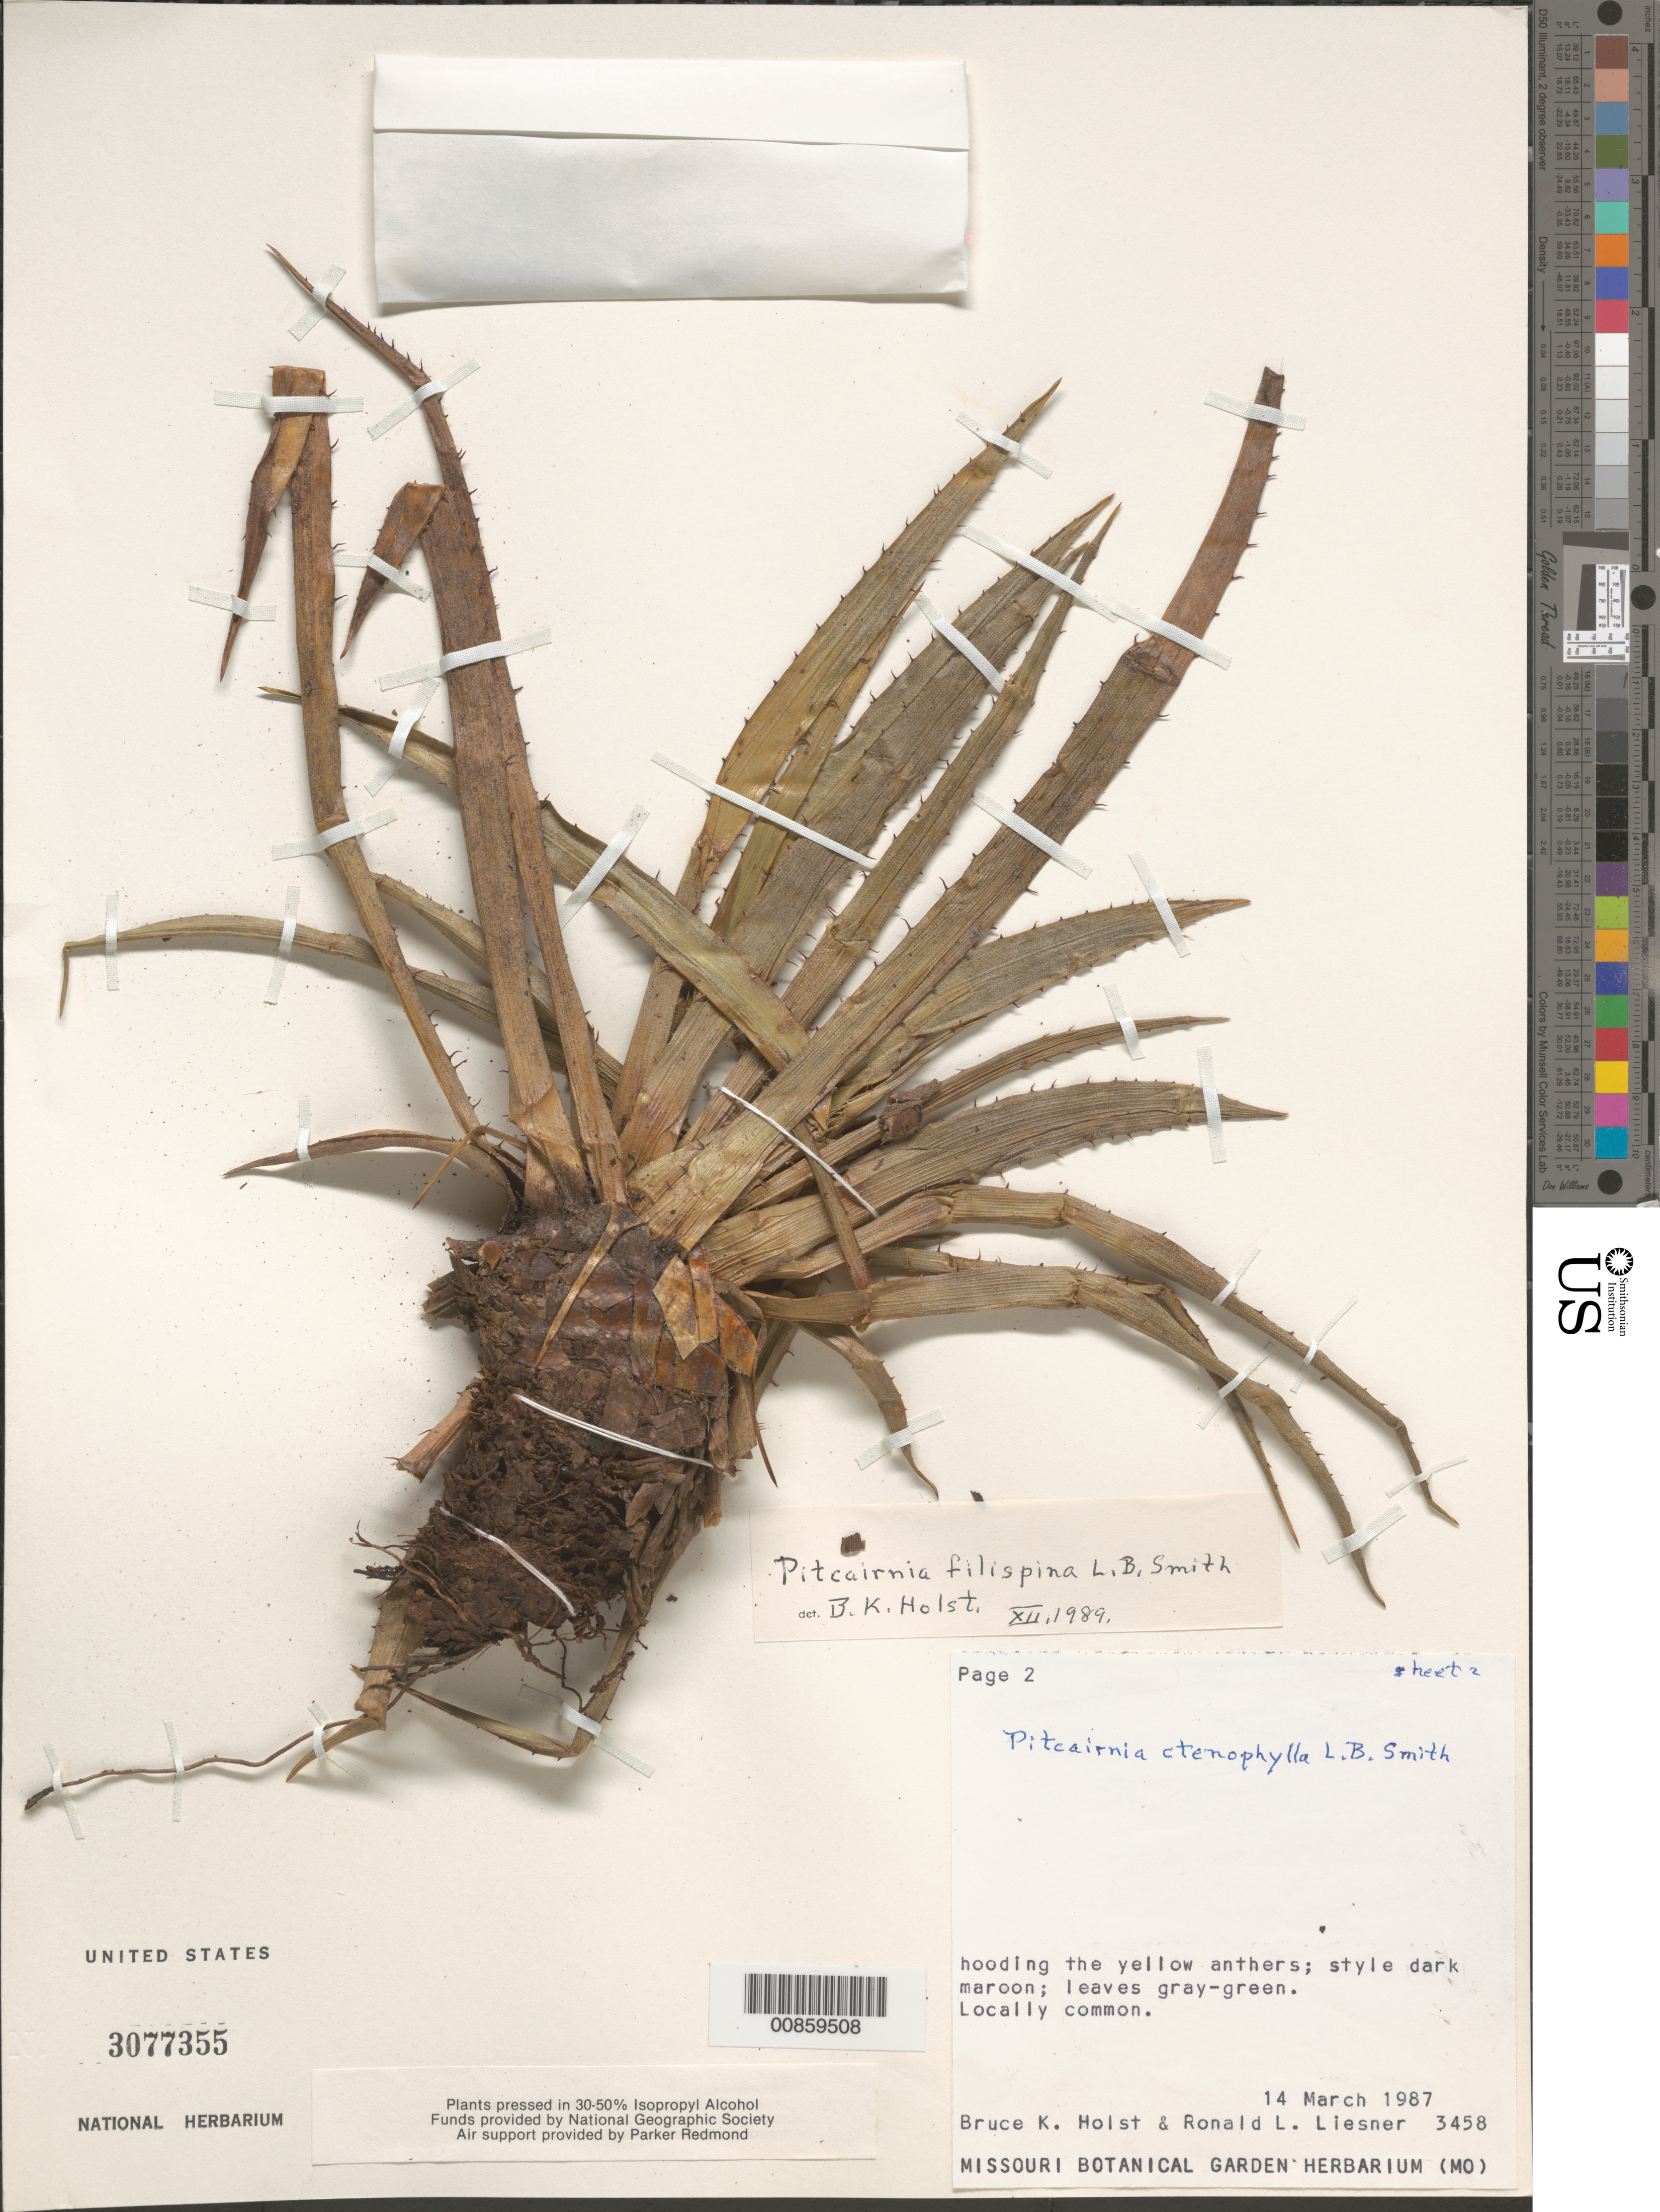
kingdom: Plantae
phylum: Tracheophyta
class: Liliopsida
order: Poales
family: Bromeliaceae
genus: Pitcairnia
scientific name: Pitcairnia filispina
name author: L.B. Sm.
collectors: B. Holst & R. L. Liesner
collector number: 3458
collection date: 1987-03-14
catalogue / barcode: US 3077355